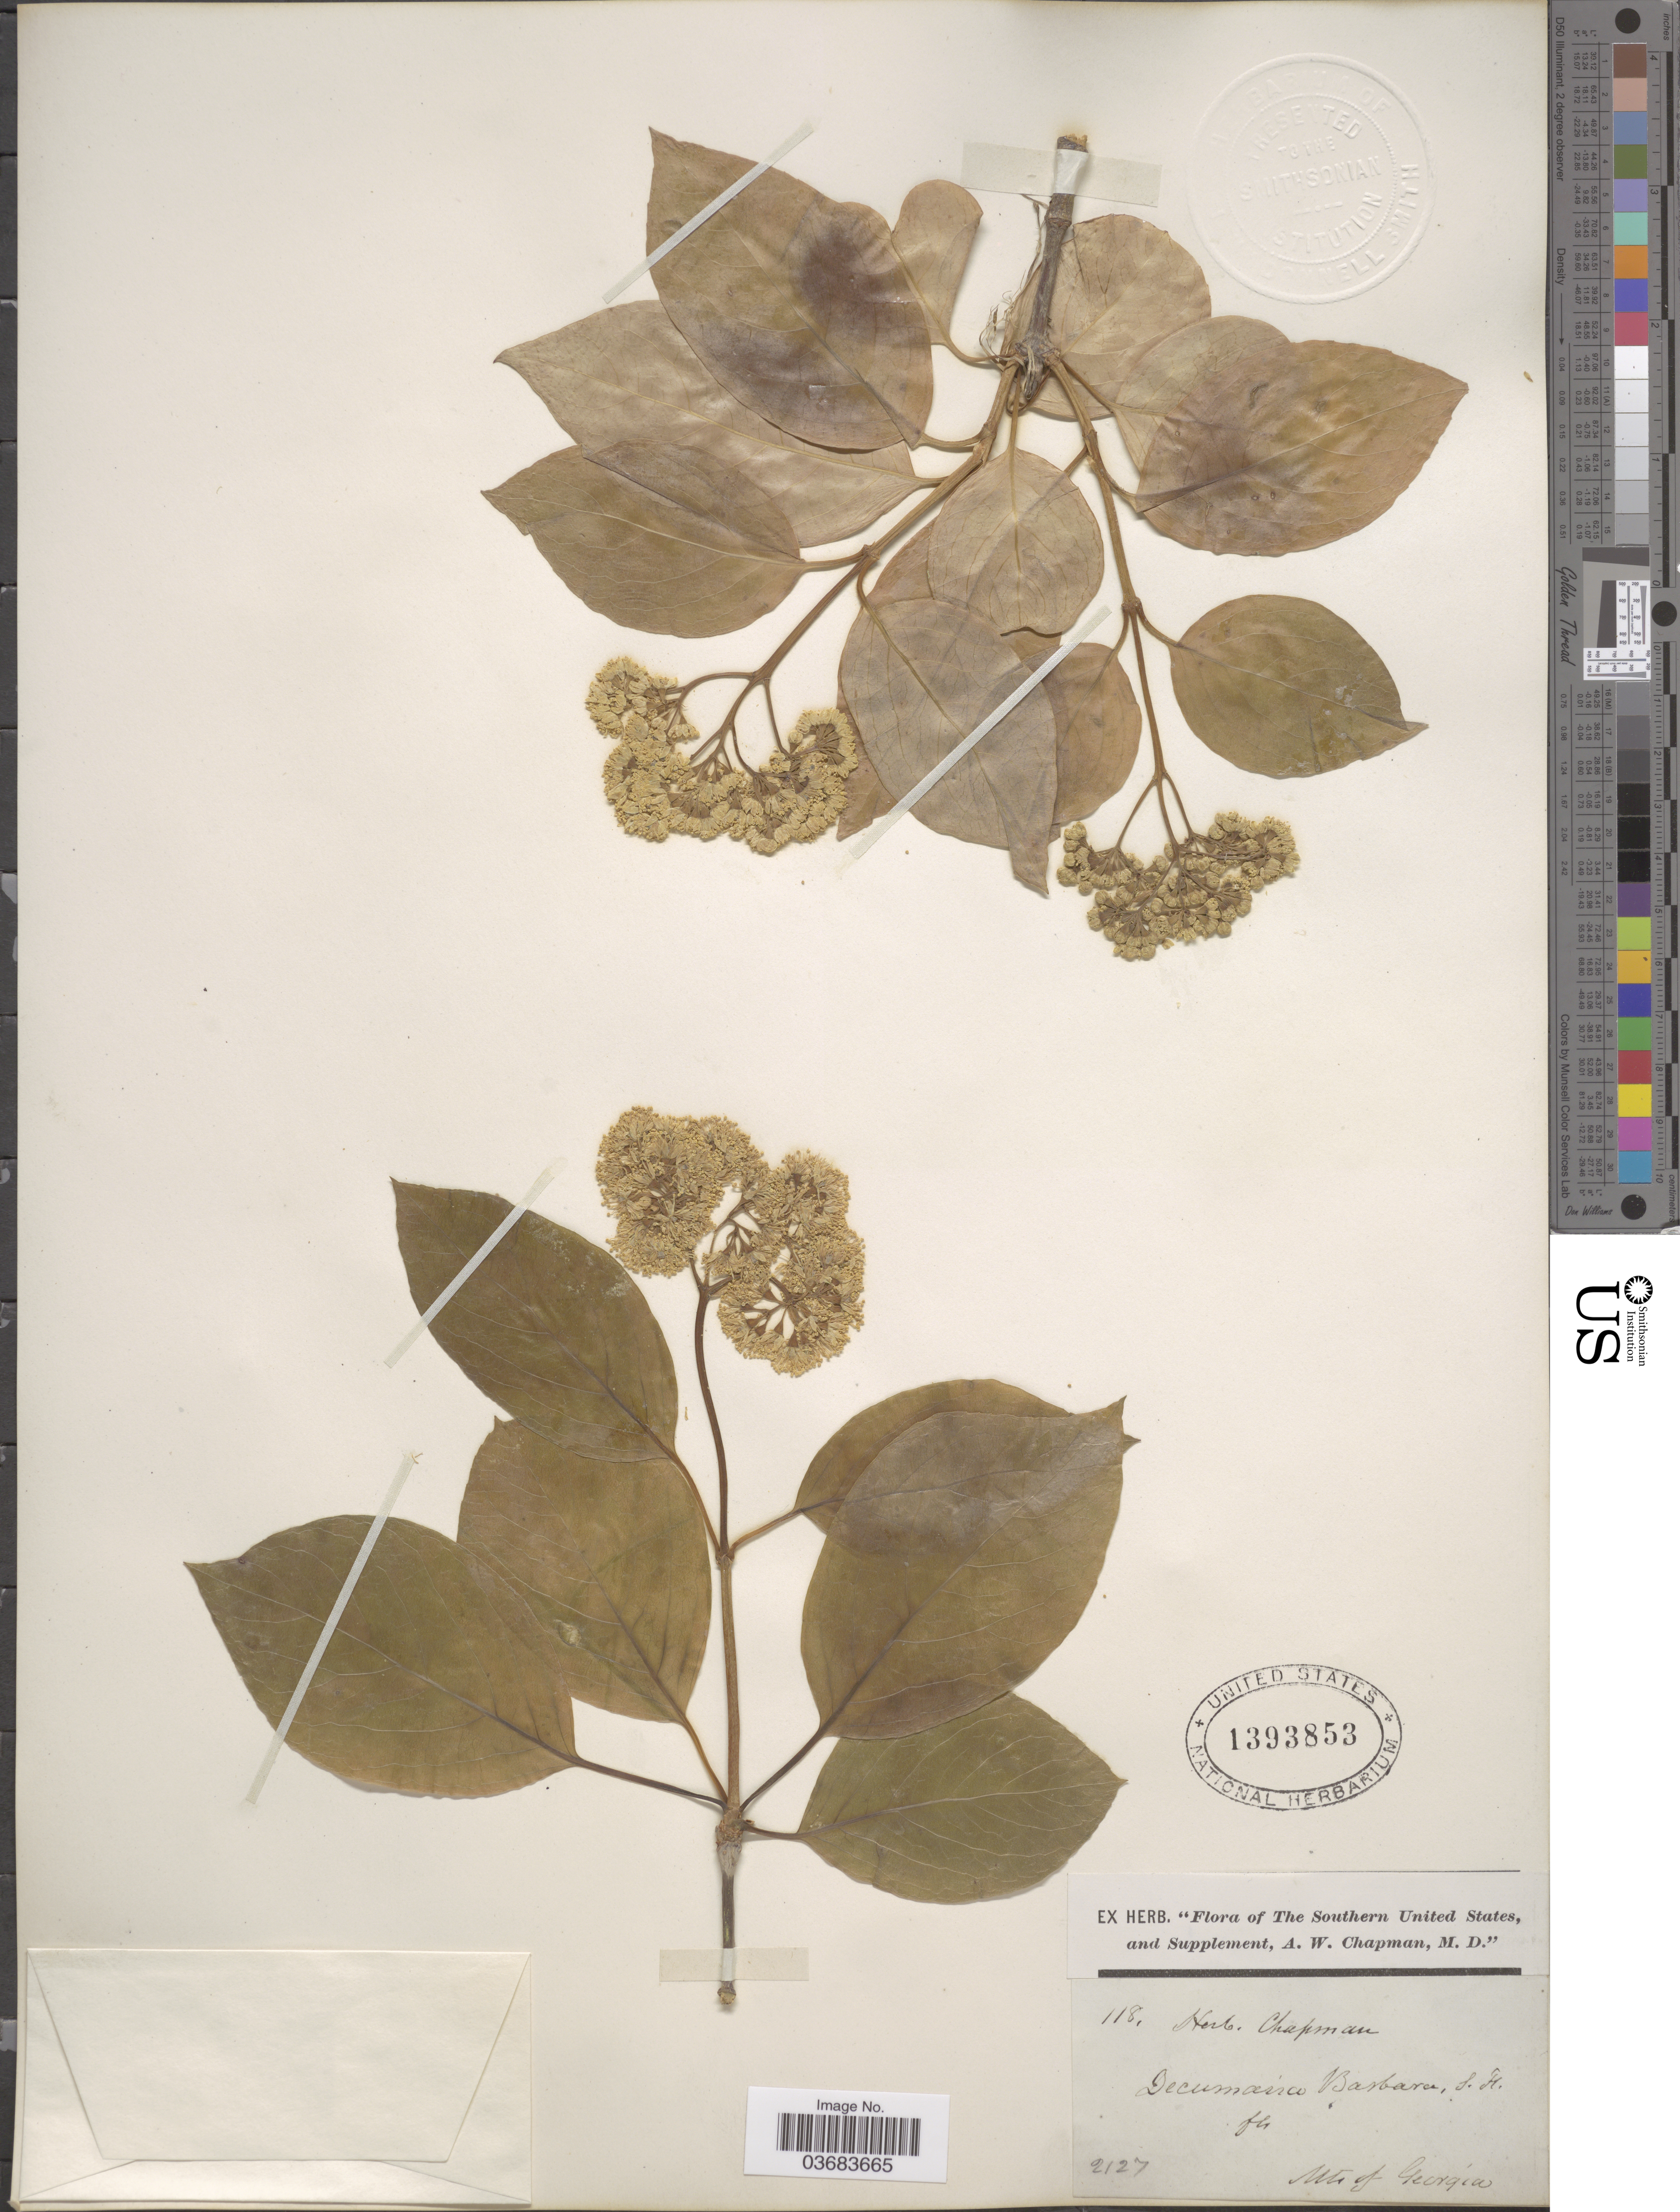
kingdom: Plantae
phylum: Tracheophyta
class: Magnoliopsida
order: Cornales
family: Hydrangeaceae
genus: Hydrangea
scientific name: Hydrangea barbara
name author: (L.) Bernd Schulz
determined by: Strong, Mark T., (BOT), Smithsonian Institution - National Museum of Natural History (UNITED STATES)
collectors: A. W. Chapman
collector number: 118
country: United States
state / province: Georgia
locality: The Southern United States. Mts of Georgia.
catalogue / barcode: US 1393853